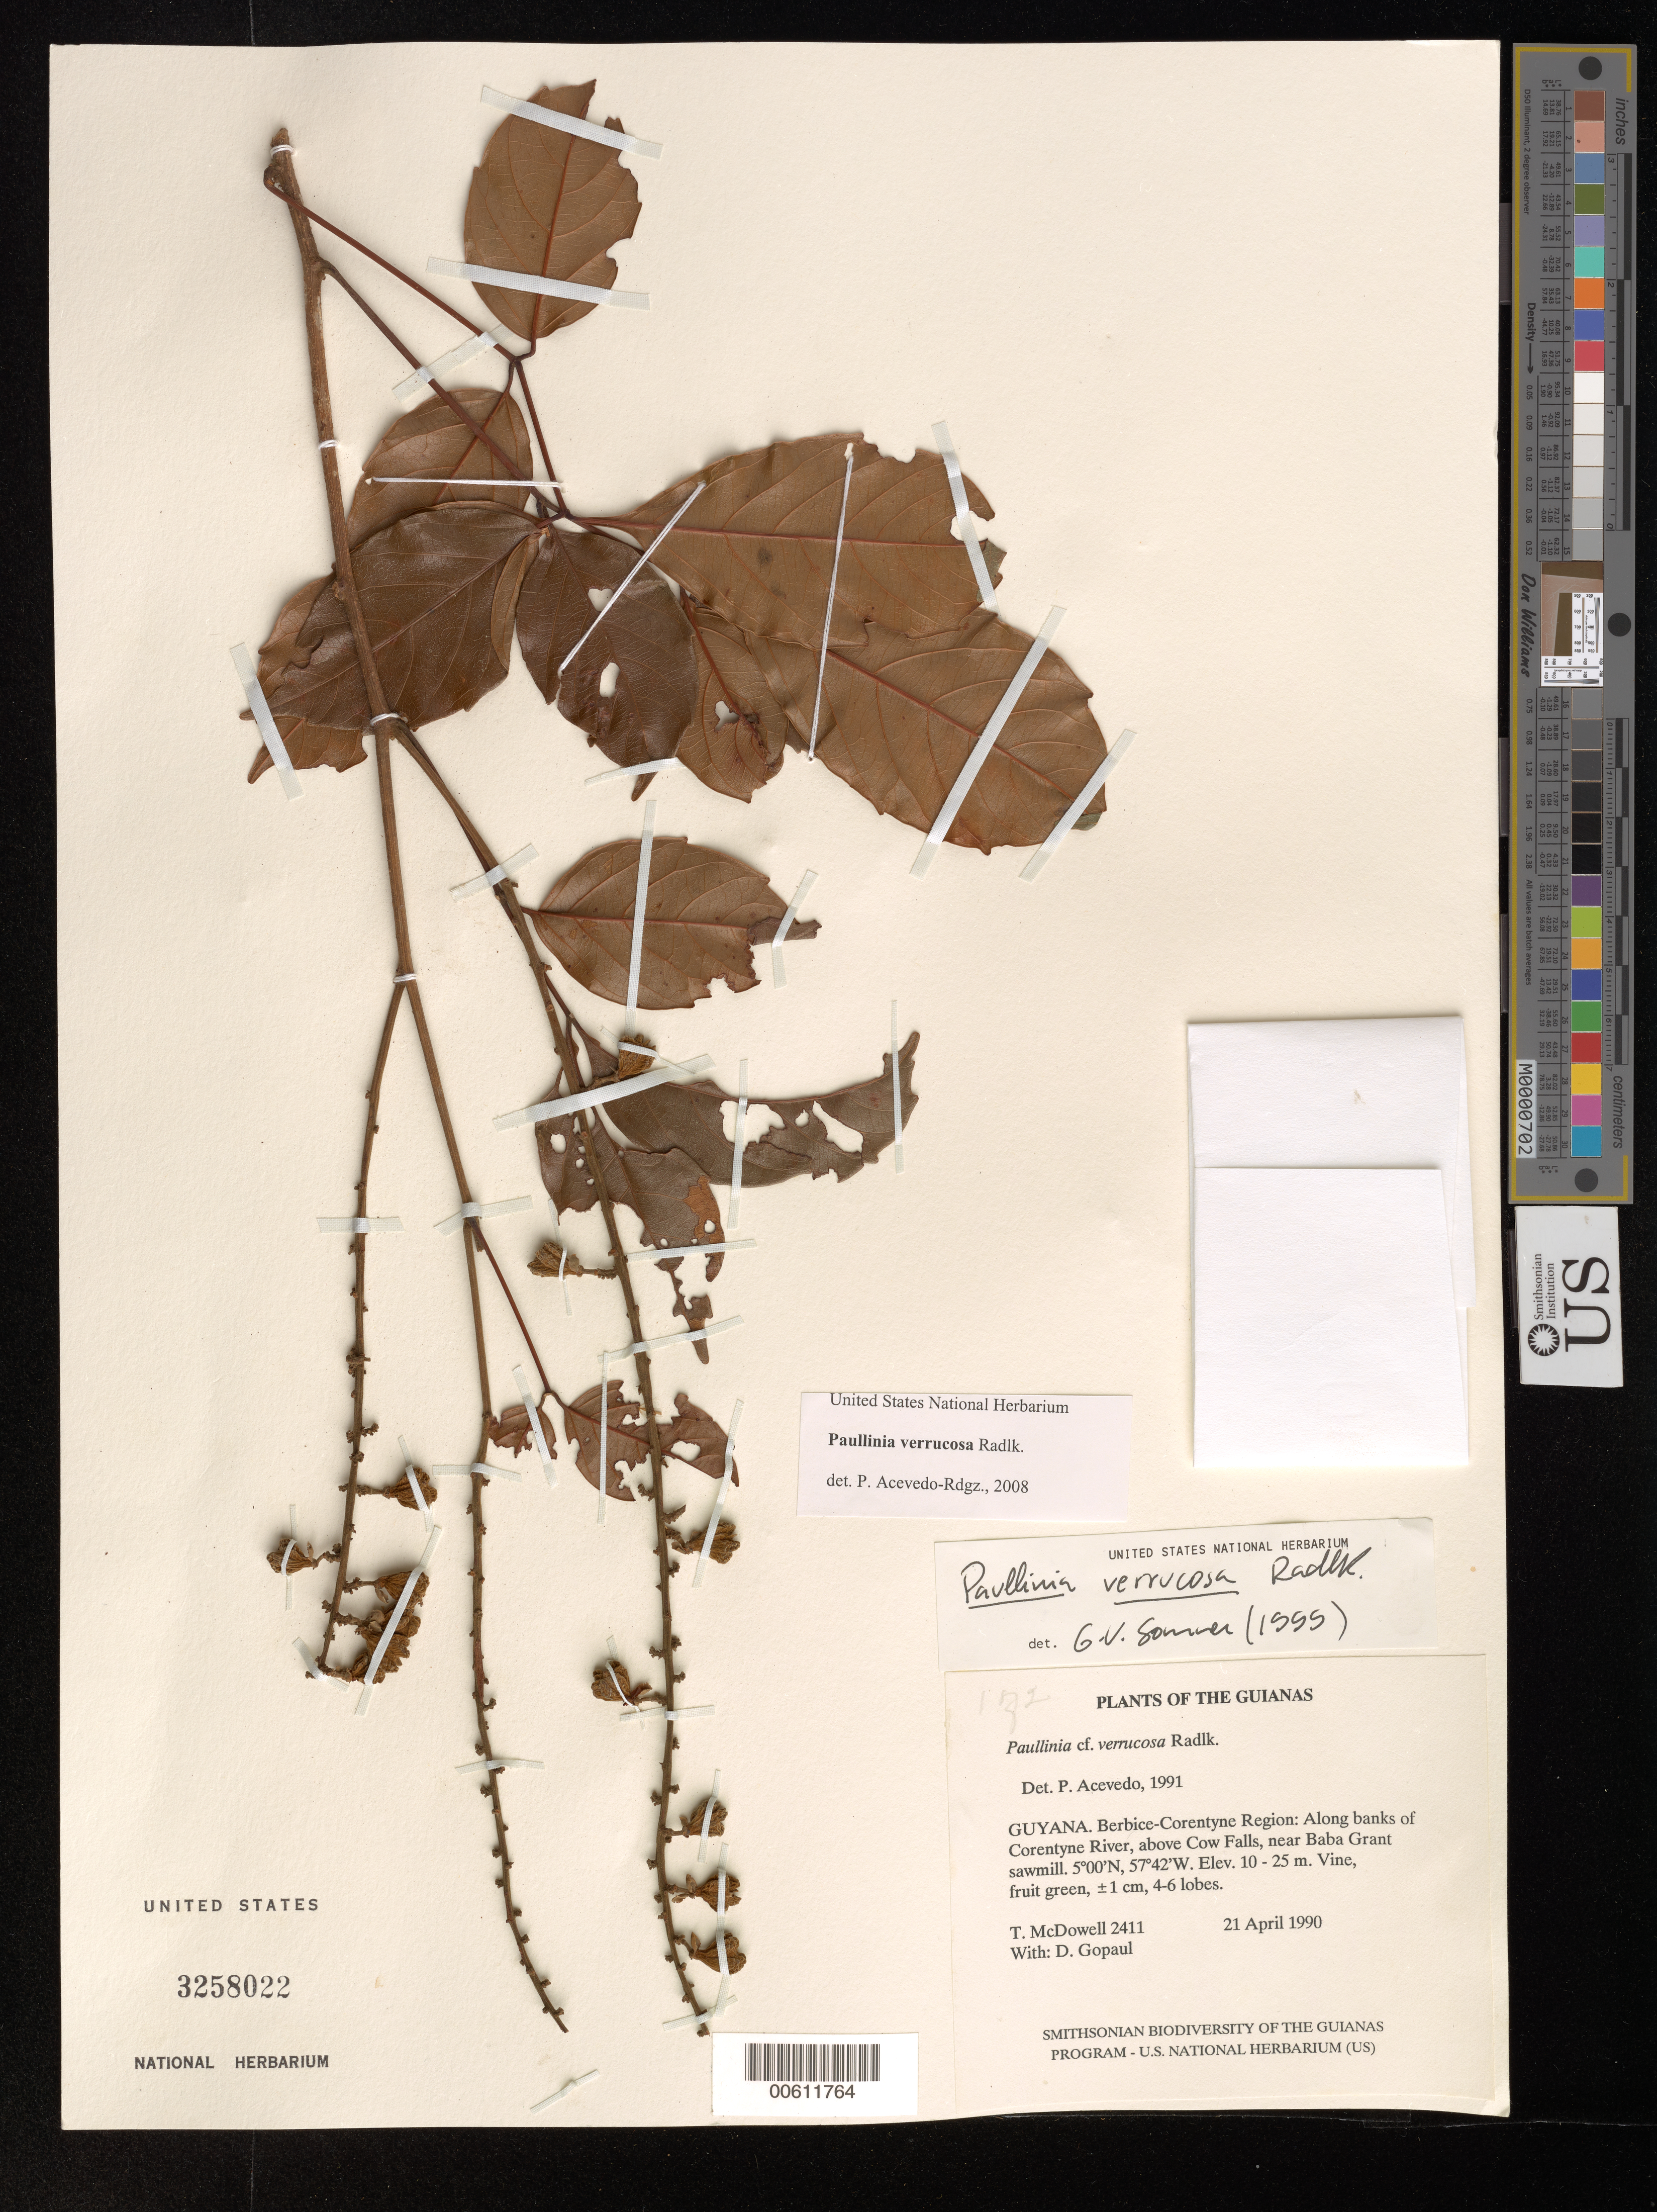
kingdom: Plantae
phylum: Tracheophyta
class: Magnoliopsida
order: Sapindales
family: Sapindaceae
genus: Paullinia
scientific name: Paullinia verrucosa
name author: Radlk.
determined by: Acevedo-Rodríguez, P., (BOT), Smithsonian Institution - National Museum of Natural History (UNITED STATES)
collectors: T. McDowell & D. Gopaul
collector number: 2411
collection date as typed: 21 April 1990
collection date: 1990-04-21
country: Guyana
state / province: E. Berbice-Corentyne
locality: Corentyne River, above Cow Falls, near Baba Grant sawmill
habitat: Along banks of river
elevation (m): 10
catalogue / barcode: US 3258022